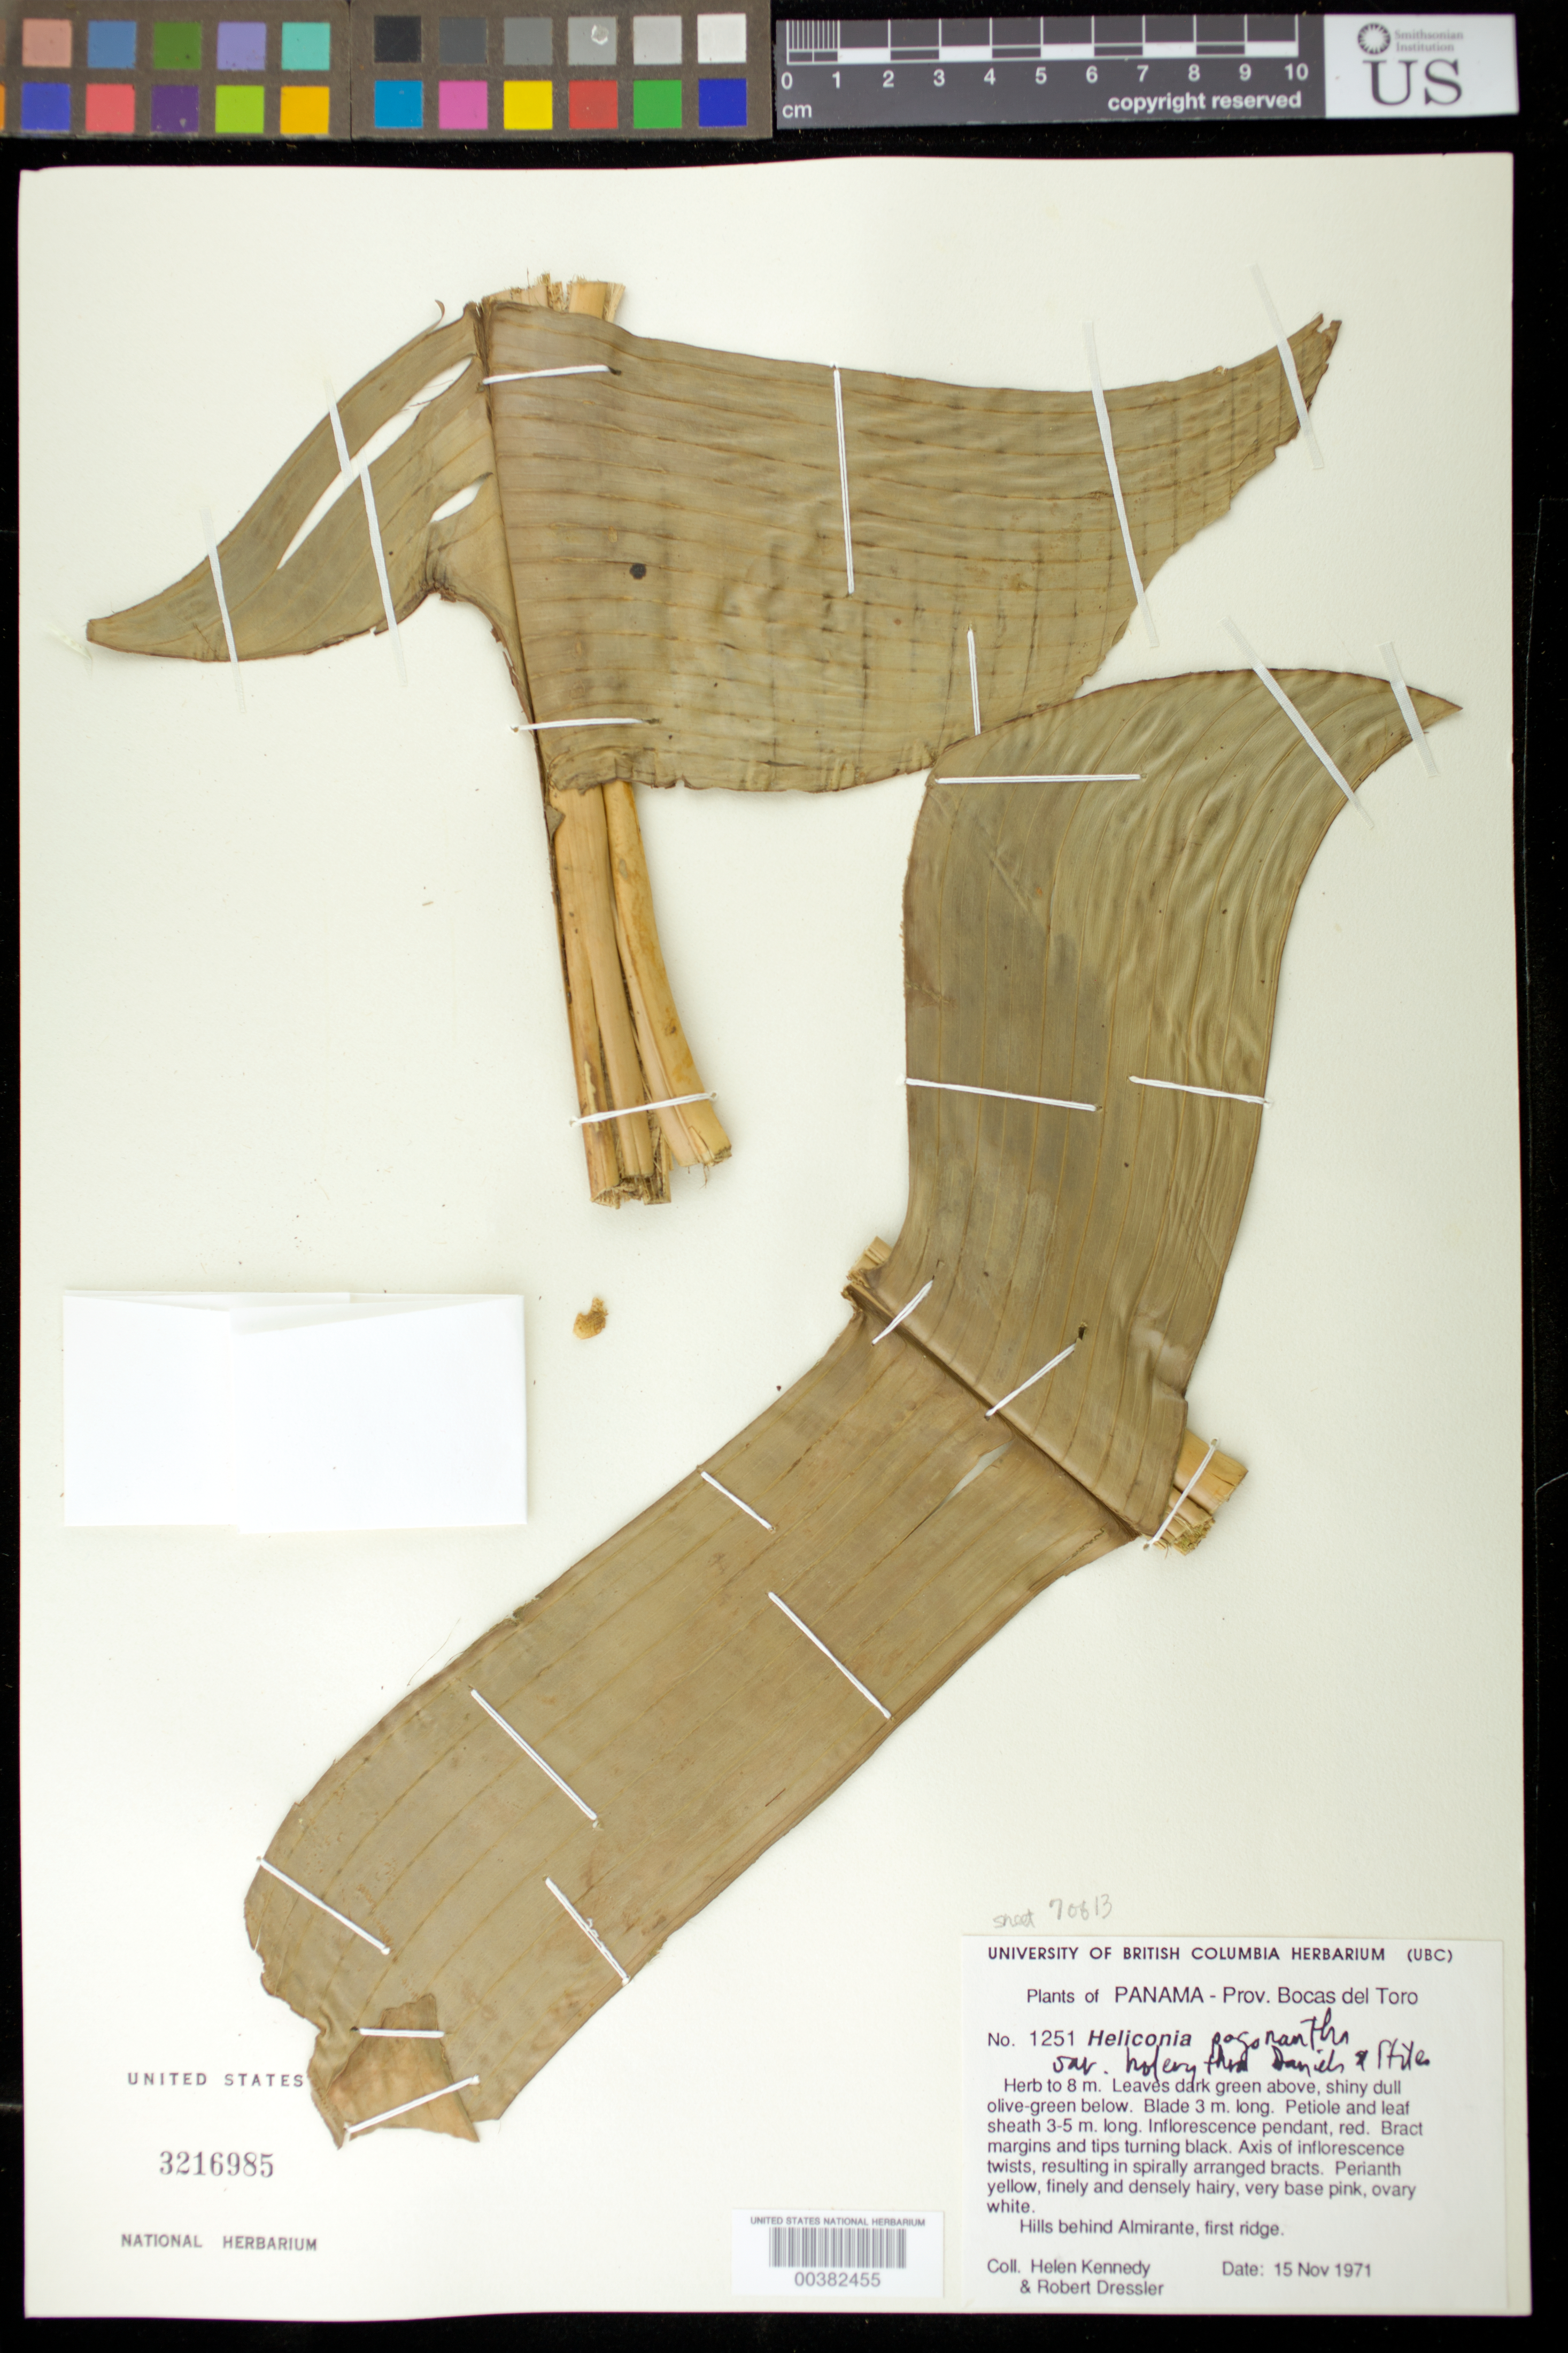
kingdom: Plantae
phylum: Tracheophyta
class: Liliopsida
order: Zingiberales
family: Heliconiaceae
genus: Heliconia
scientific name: Heliconia pogonantha var. holerythra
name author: G.S. Daniels & F.G. Stiles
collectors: H. Kennedy & R. Dressler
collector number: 1251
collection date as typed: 15 Nov 1971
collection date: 1971-11-15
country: Panama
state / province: Bocas del Toro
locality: Behind Almirante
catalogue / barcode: US 3216985